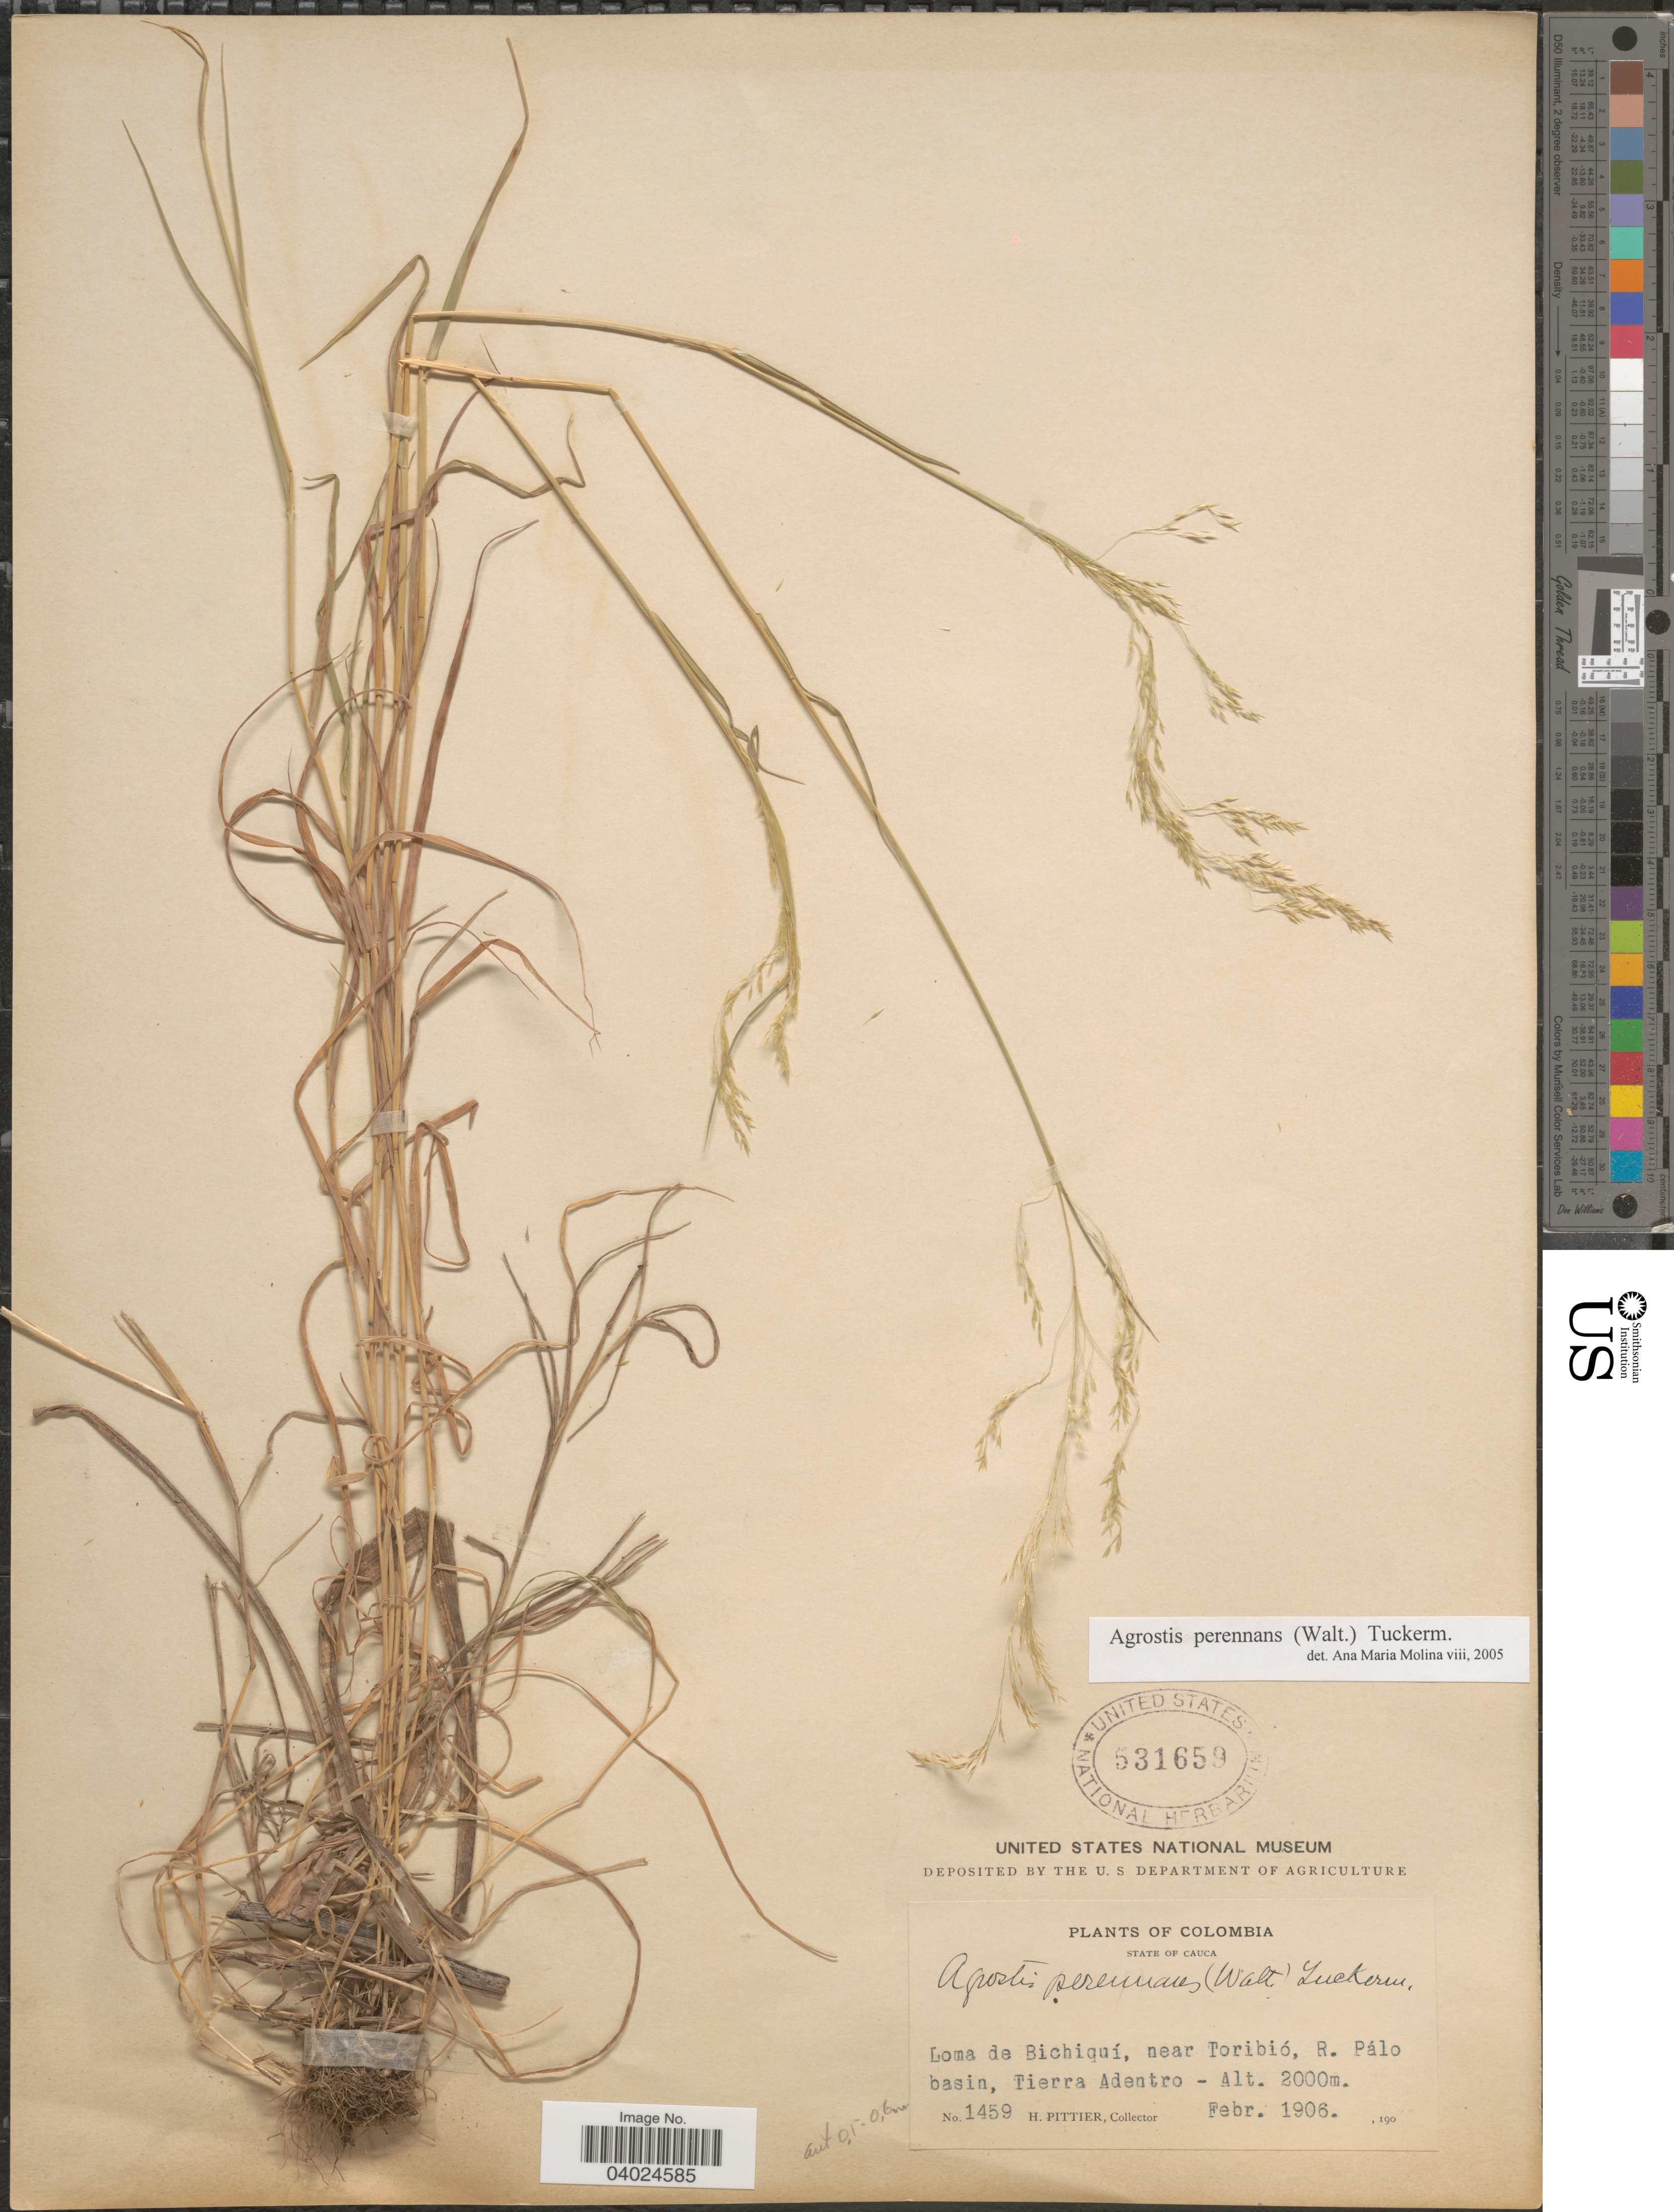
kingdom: Plantae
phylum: Tracheophyta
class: Liliopsida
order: Poales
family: Poaceae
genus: Agrostis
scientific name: Agrostis perennans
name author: (Walter) Tuck.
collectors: H. F. Pittier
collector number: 1459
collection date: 1906-02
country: Colombia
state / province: Cauca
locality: Loma de Bichiquí, near Toribió, R. Pálo basin, Tierra Adentro.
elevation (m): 2000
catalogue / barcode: US 531659